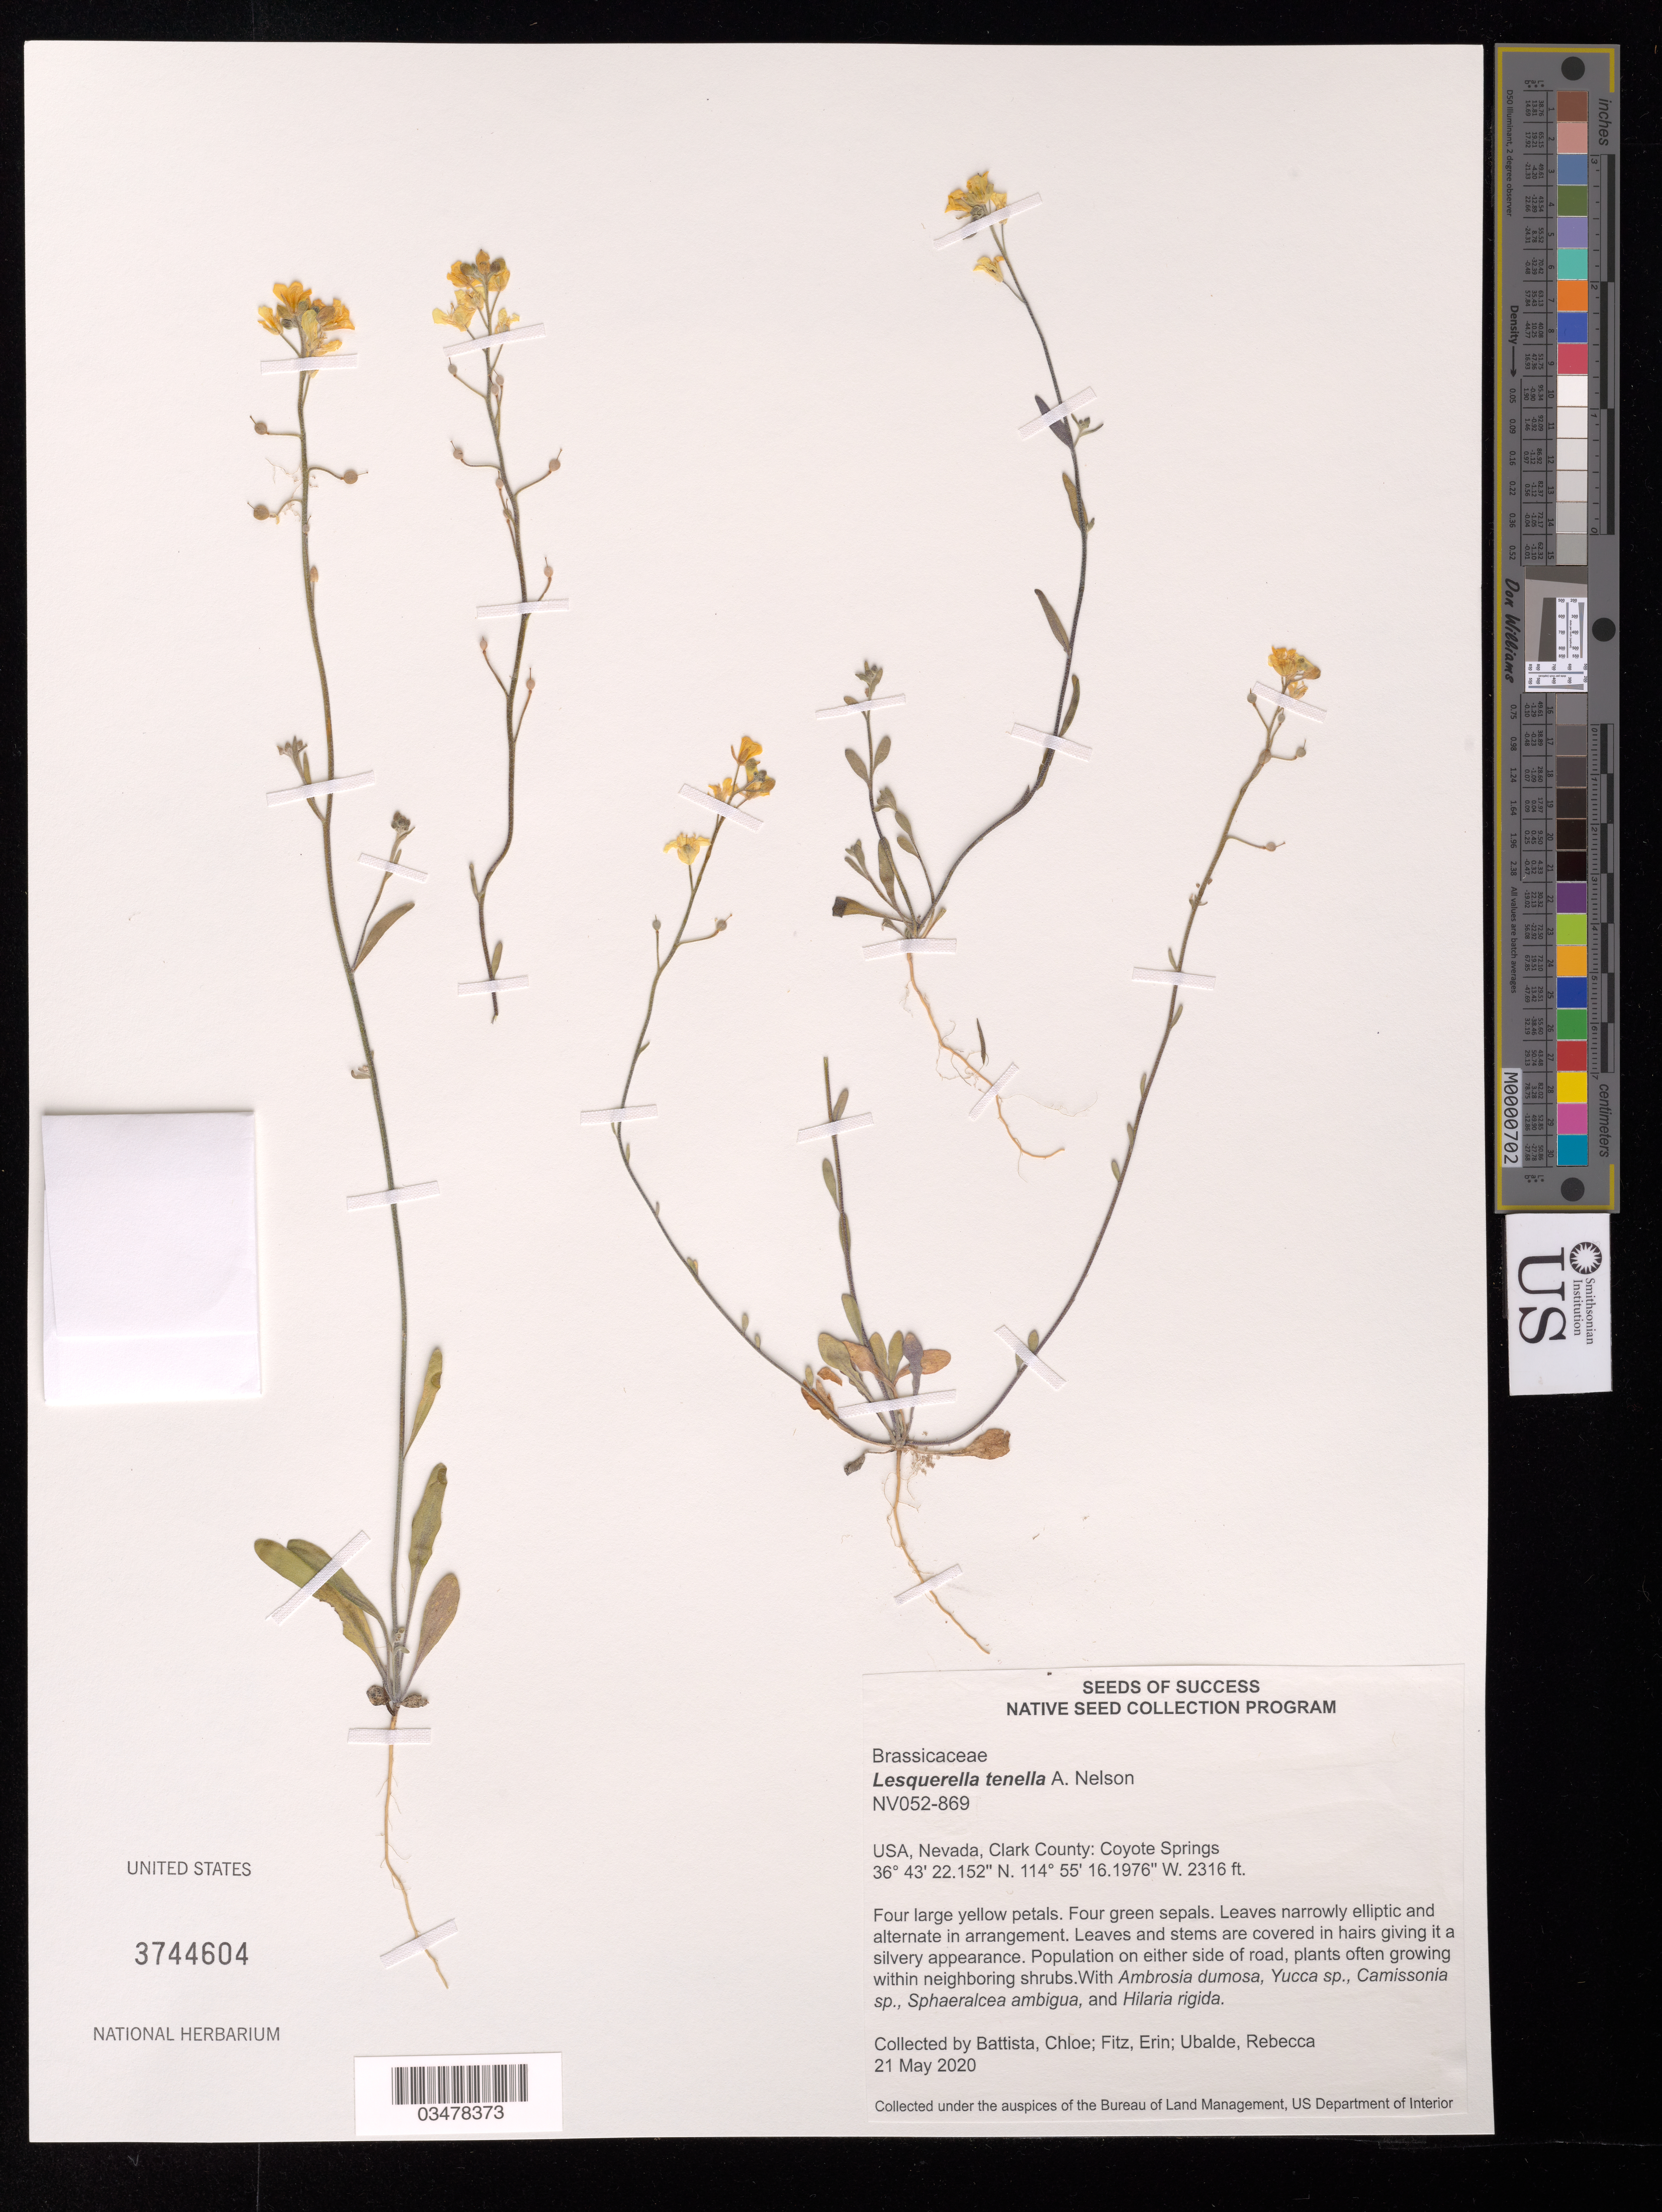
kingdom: Plantae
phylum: Tracheophyta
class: Magnoliopsida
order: Brassicales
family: Brassicaceae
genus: Lesquerella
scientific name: Lesquerella tenella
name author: A. Nelson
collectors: C. Battista, E. Fitz & R. Ubalde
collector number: NV052-869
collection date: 2020-05-21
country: United States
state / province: Nevada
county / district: Clark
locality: Coyote Springs.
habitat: With Ambrosia dumosa, Yucca sp., Camissonia sp., Hilaria rigida, etc.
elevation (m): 706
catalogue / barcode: US 3744604